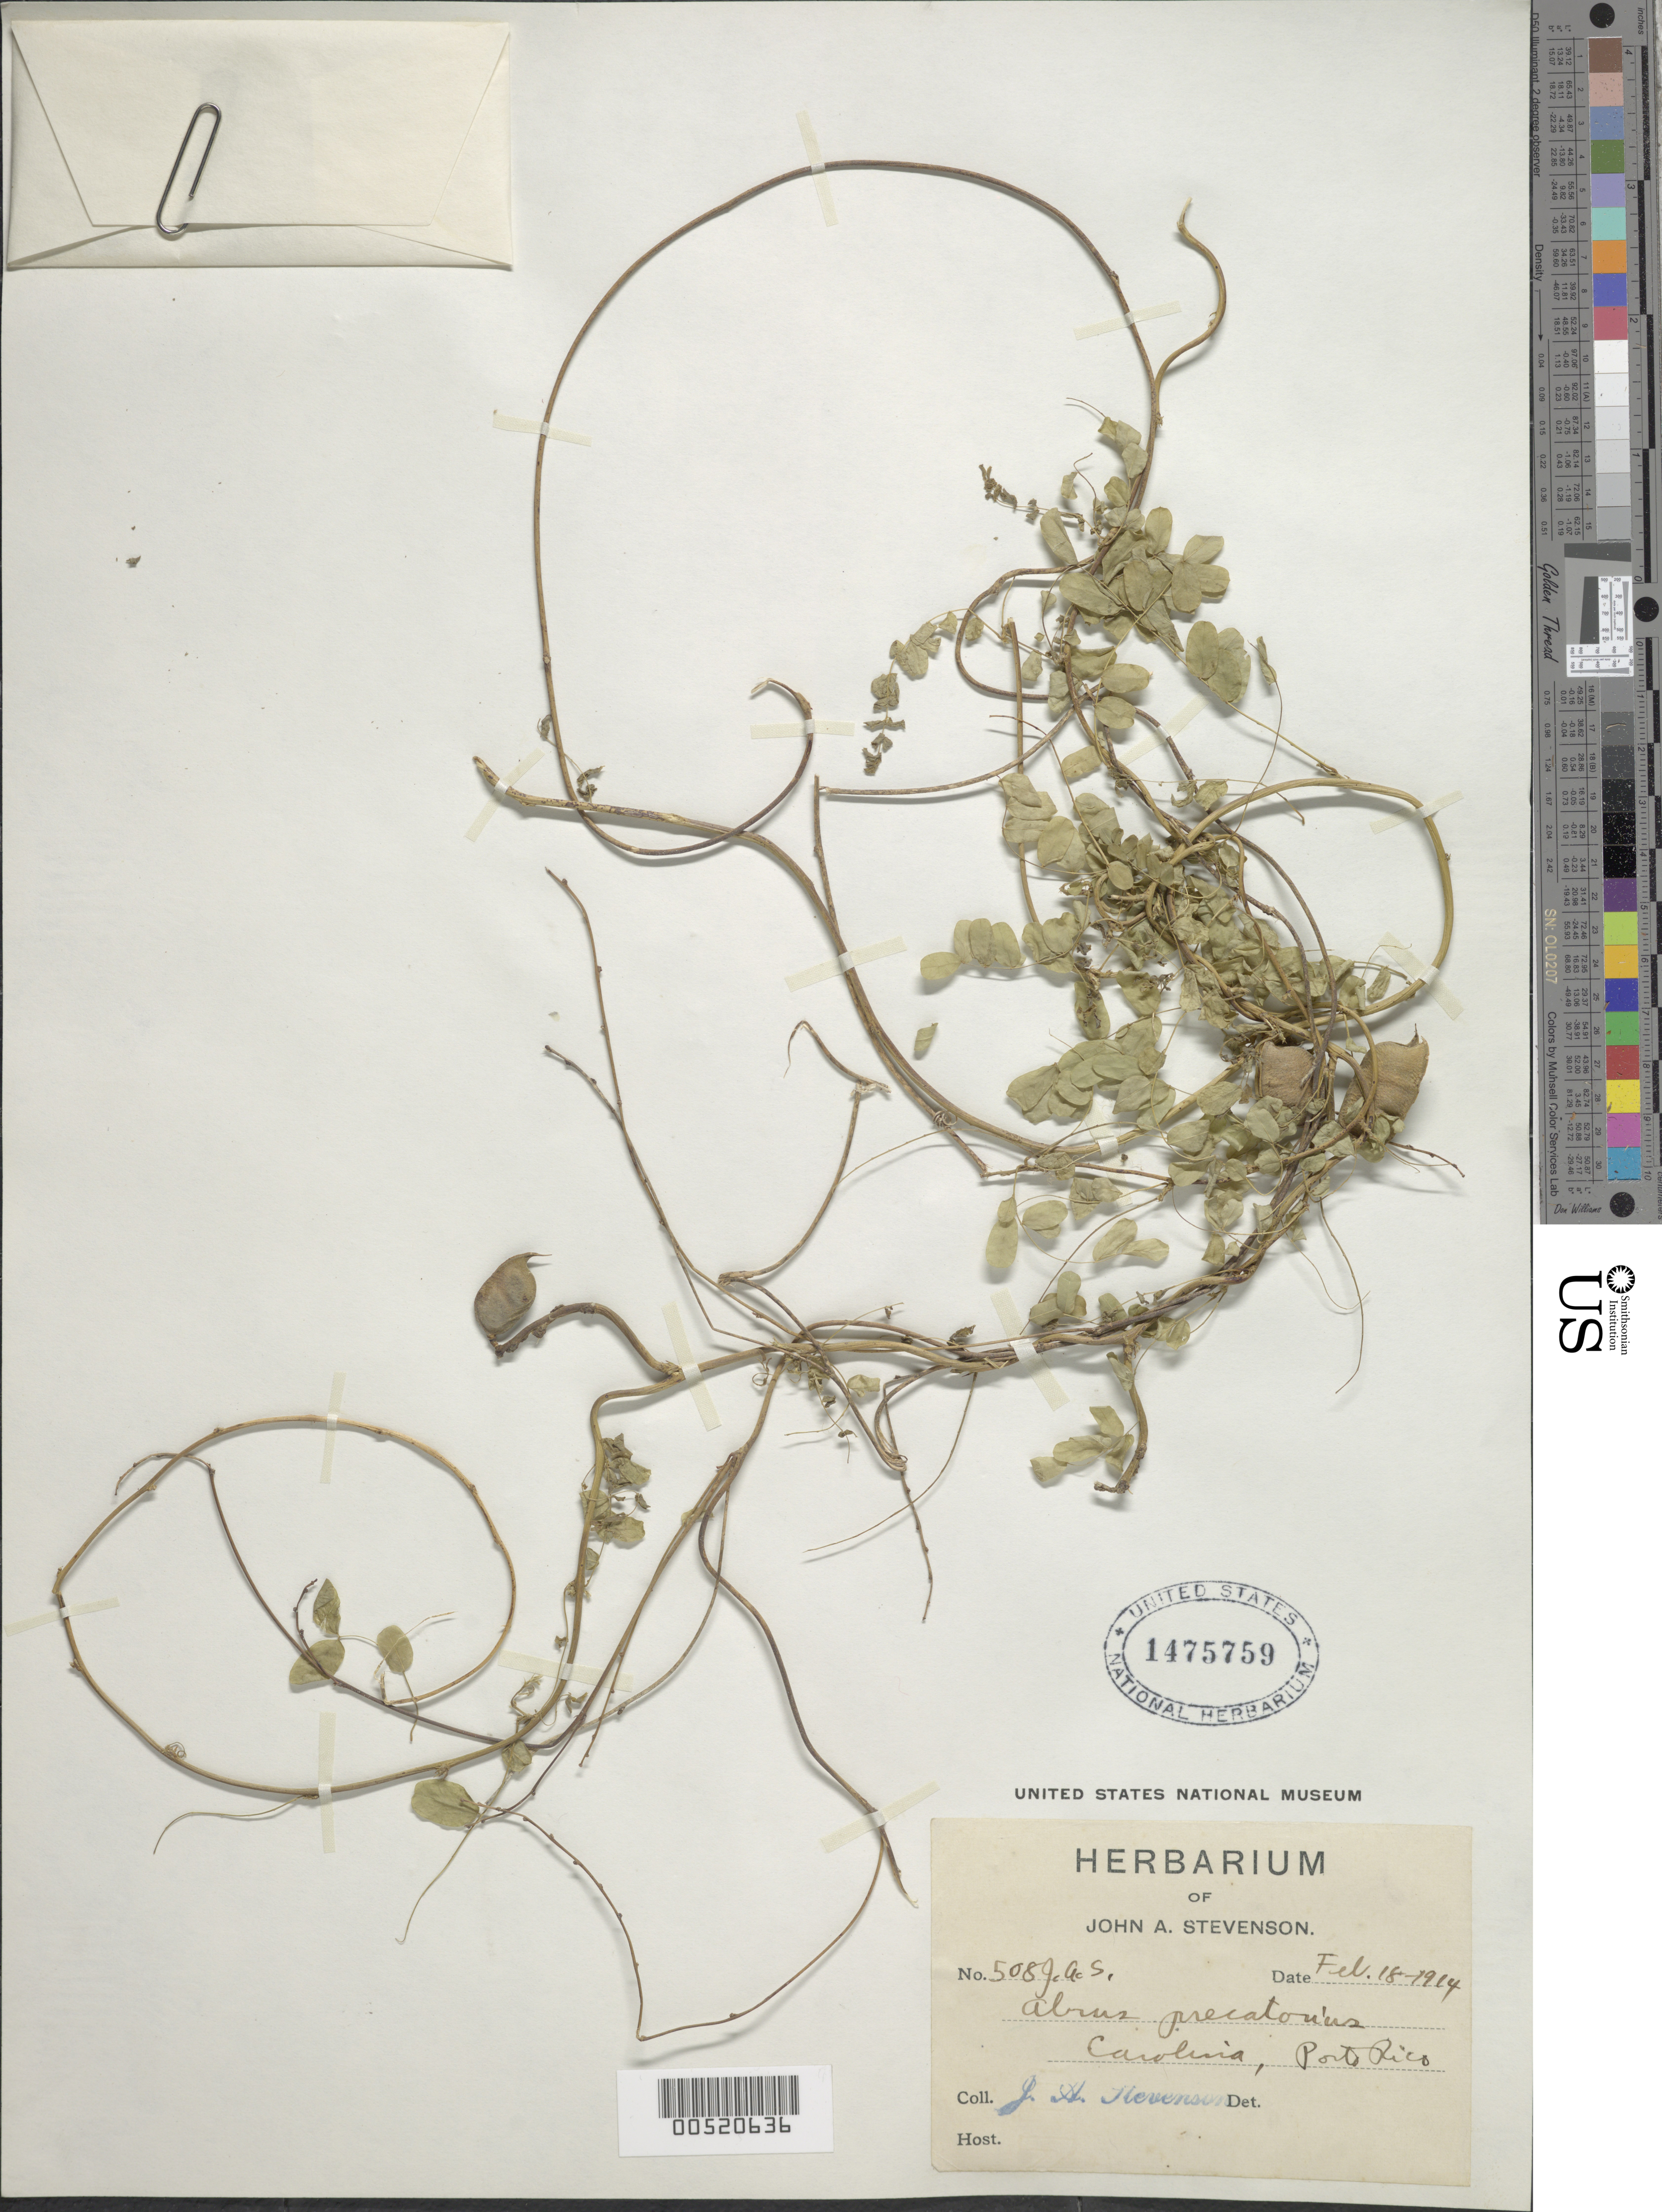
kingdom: Plantae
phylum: Tracheophyta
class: Magnoliopsida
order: Fabales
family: Fabaceae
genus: Abrus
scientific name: Abrus precatorius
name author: L.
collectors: J. Stevenson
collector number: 508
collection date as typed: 18 Feb 1914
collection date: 1914-02-18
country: Puerto Rico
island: Greater Antilles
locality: Carolina.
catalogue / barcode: US 1475759